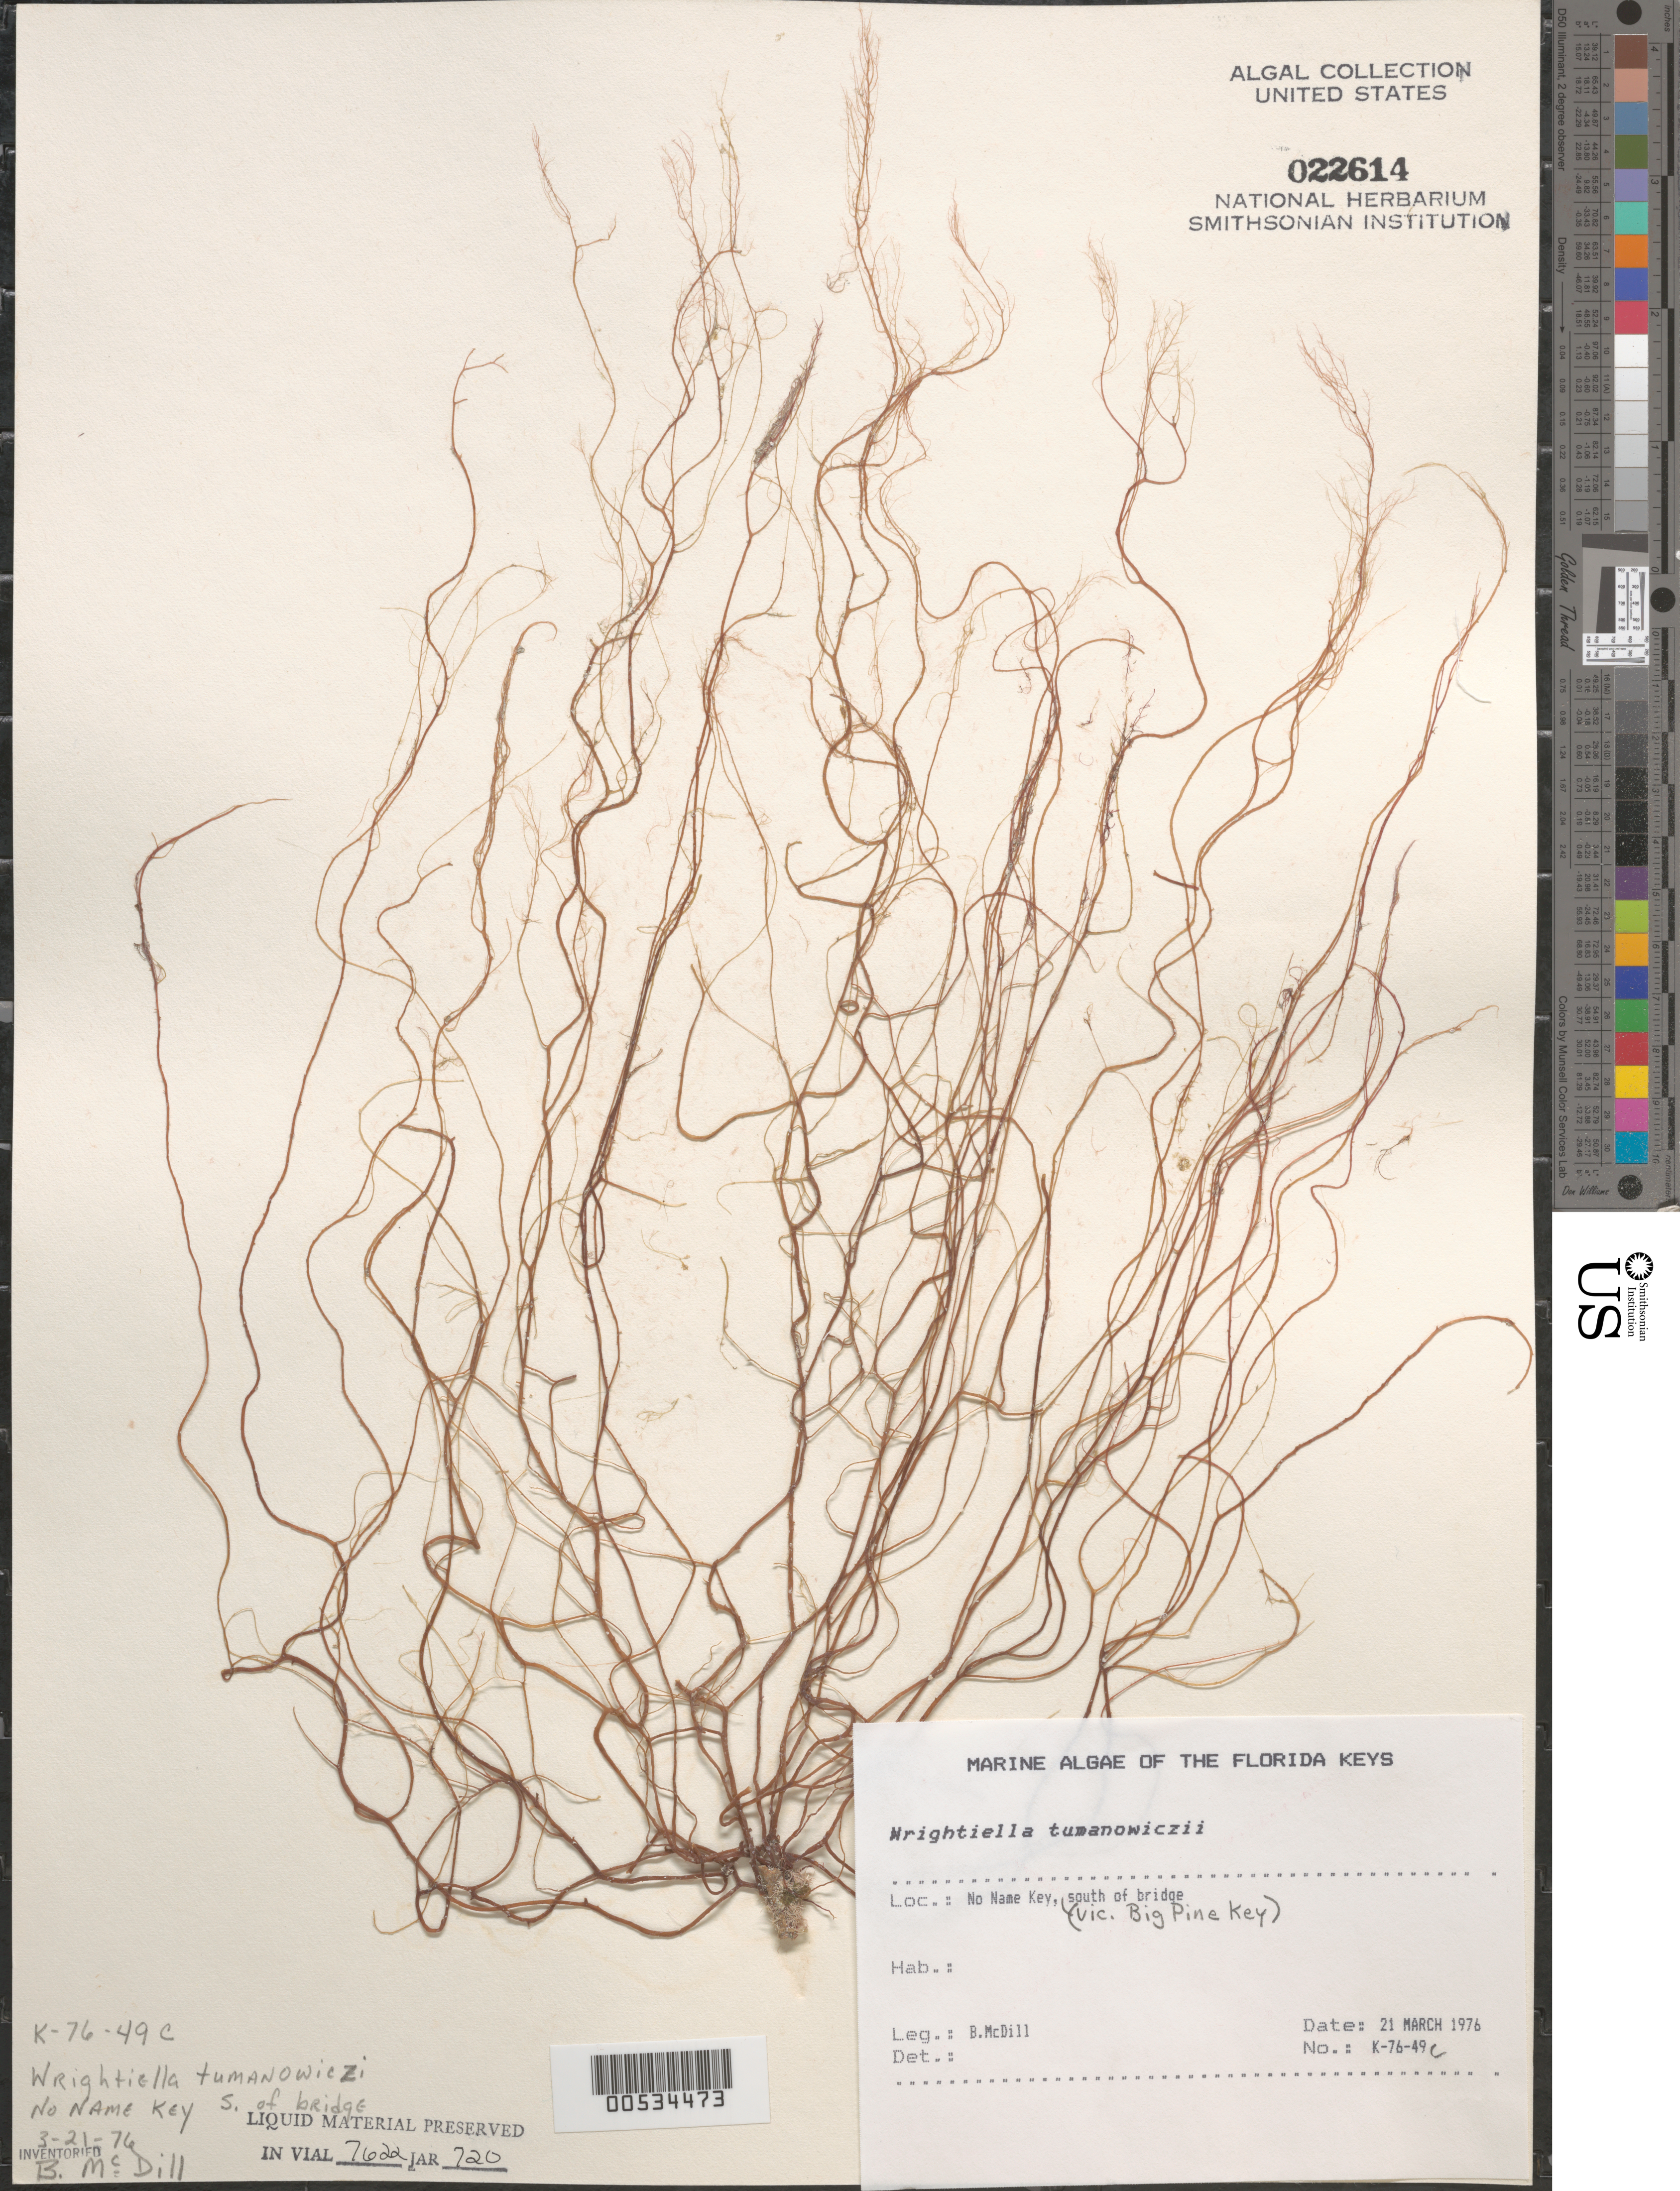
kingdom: Plantae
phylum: Rhodophyta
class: Florideophyceae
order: Ceramiales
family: Rhodomelaceae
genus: Wrightiella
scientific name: Wrightiella tumanowiczii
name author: (Gatty ex Harv.) F. Schmitz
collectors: W. McDill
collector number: K-76-49c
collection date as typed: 21 Mar 1976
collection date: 1976-03-21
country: United States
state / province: Florida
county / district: Monroe County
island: No Name Key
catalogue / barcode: US 22614